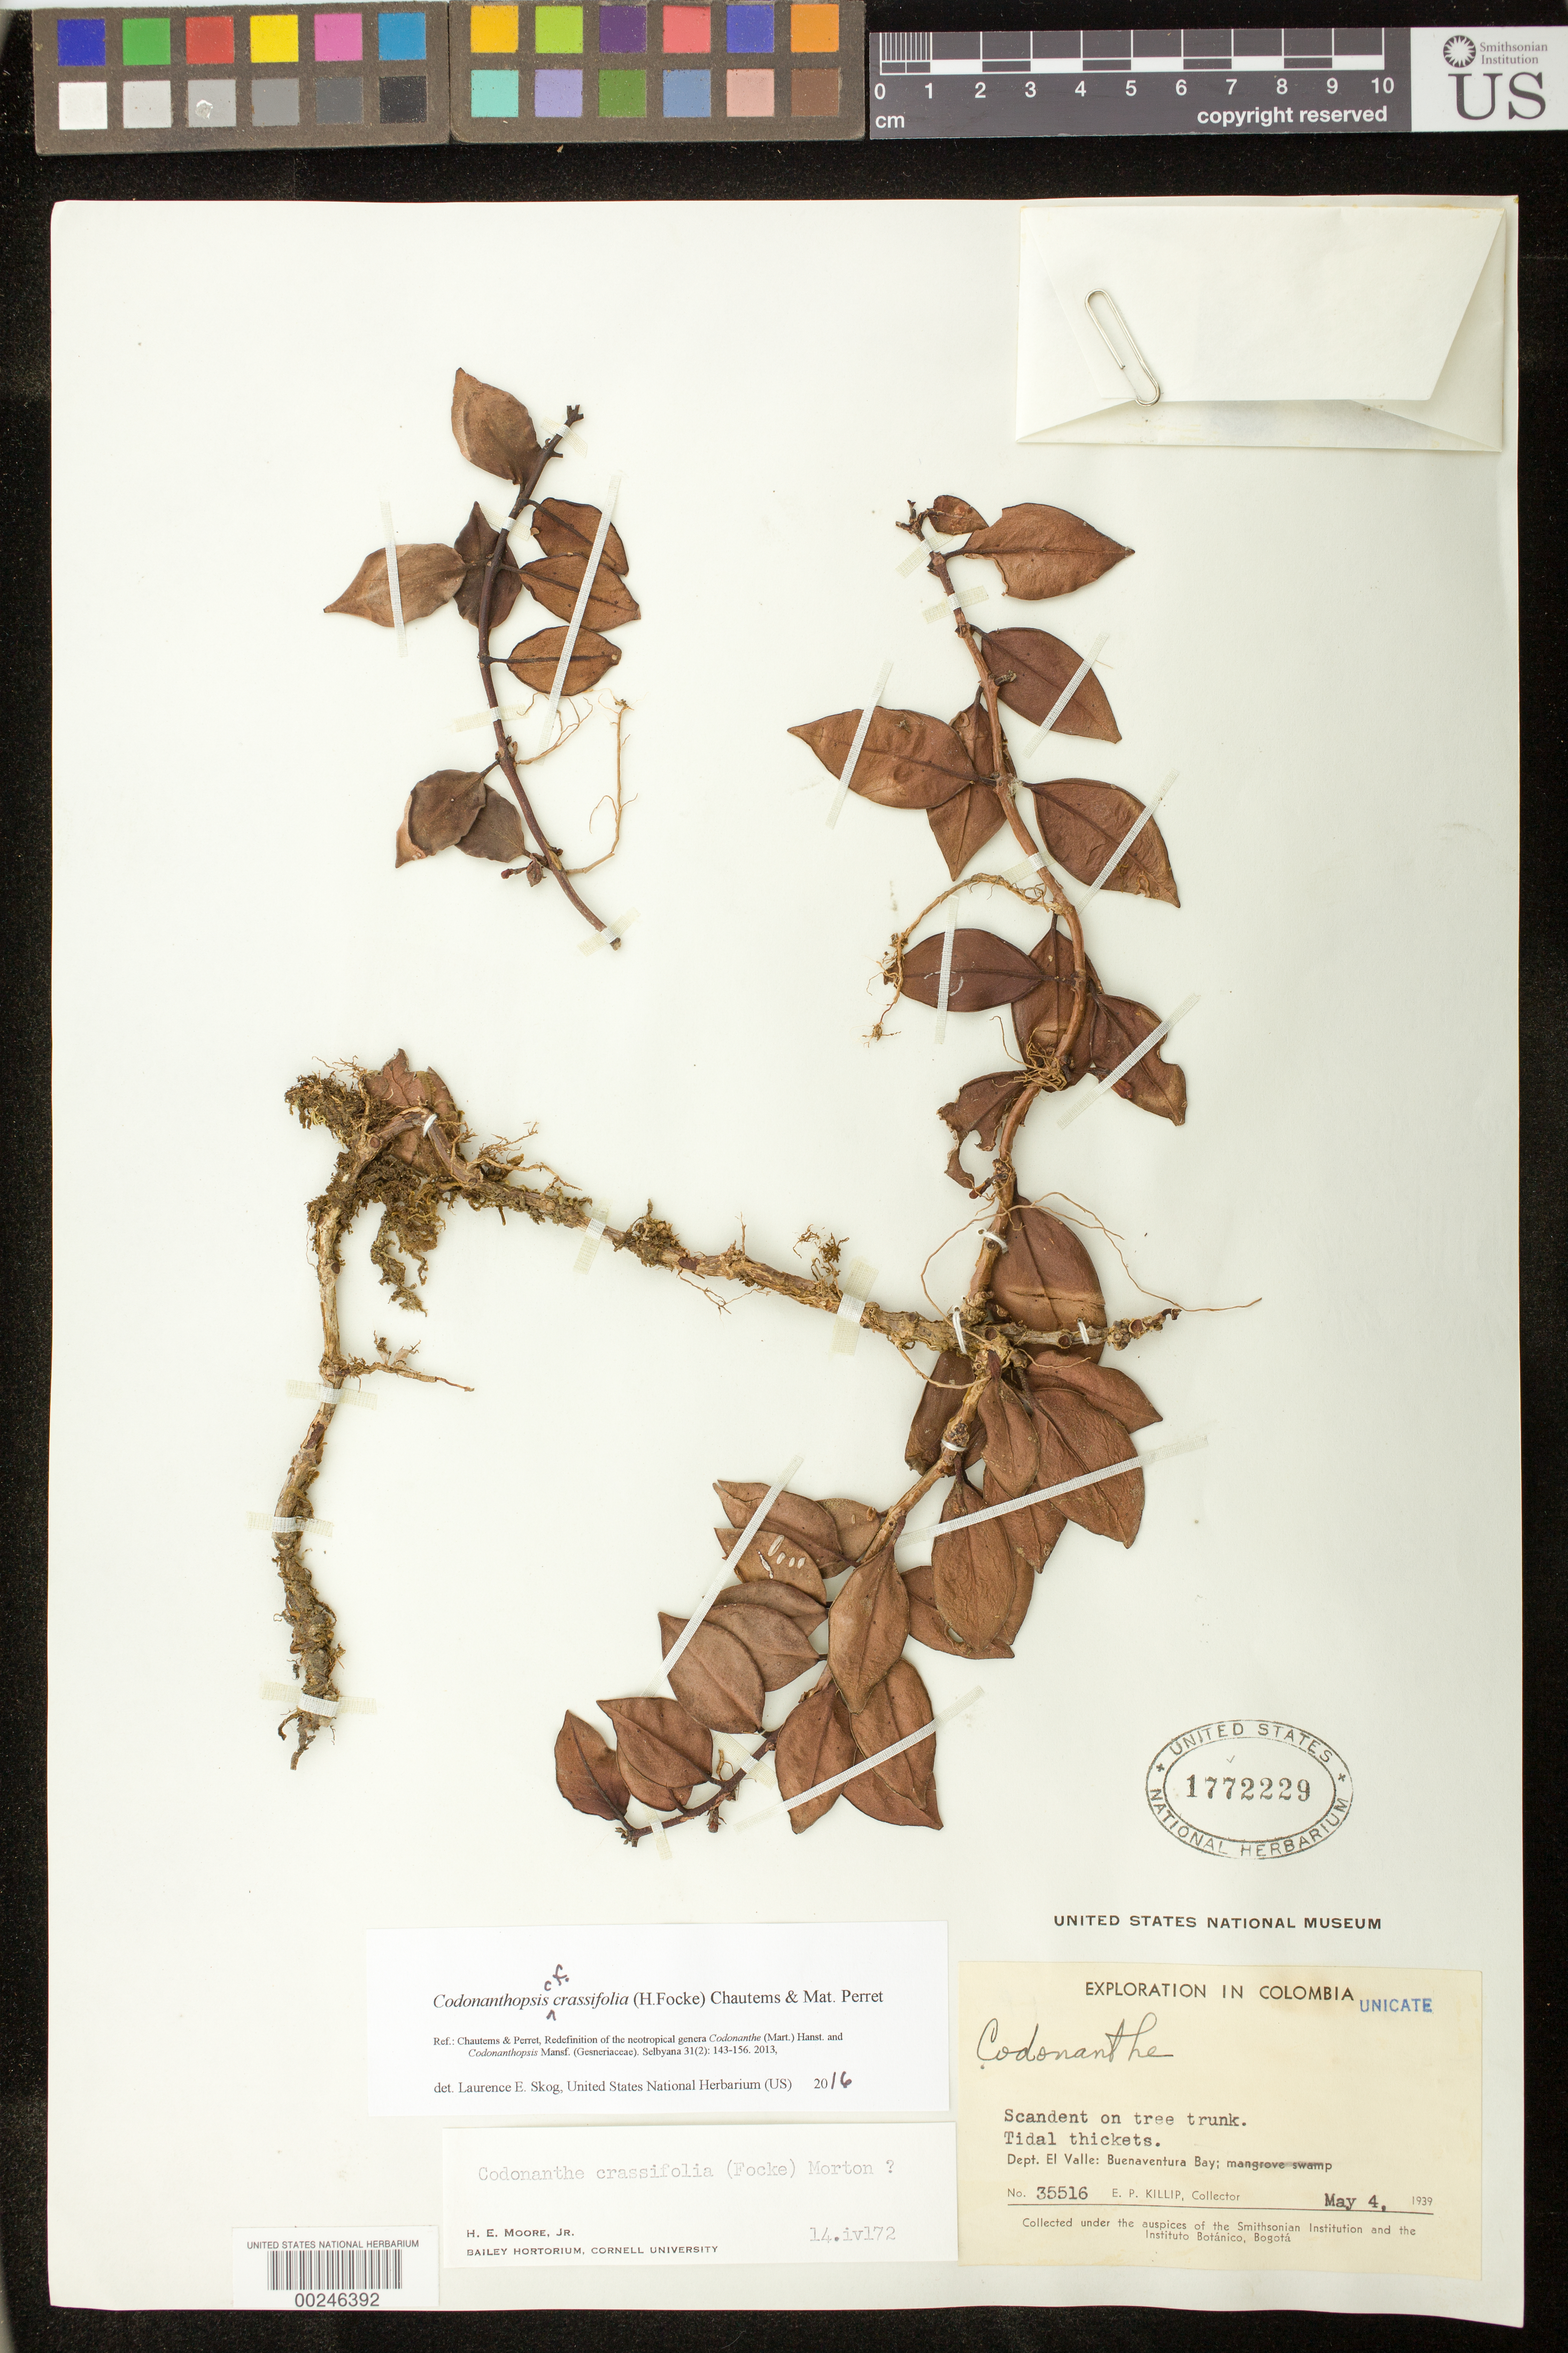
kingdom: Plantae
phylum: Tracheophyta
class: Magnoliopsida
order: Lamiales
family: Gesneriaceae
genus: Codonanthopsis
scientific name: Codonanthopsis crassifolia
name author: (H. Focke) Chautems & Mat.Perret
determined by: Skog, Laurence E.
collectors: E. P. Killip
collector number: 35516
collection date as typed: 04 May 1939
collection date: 1939-05-04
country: Colombia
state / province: Valle del Cauca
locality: Buenaventura Bay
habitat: Tidal thickets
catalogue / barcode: US 1772229